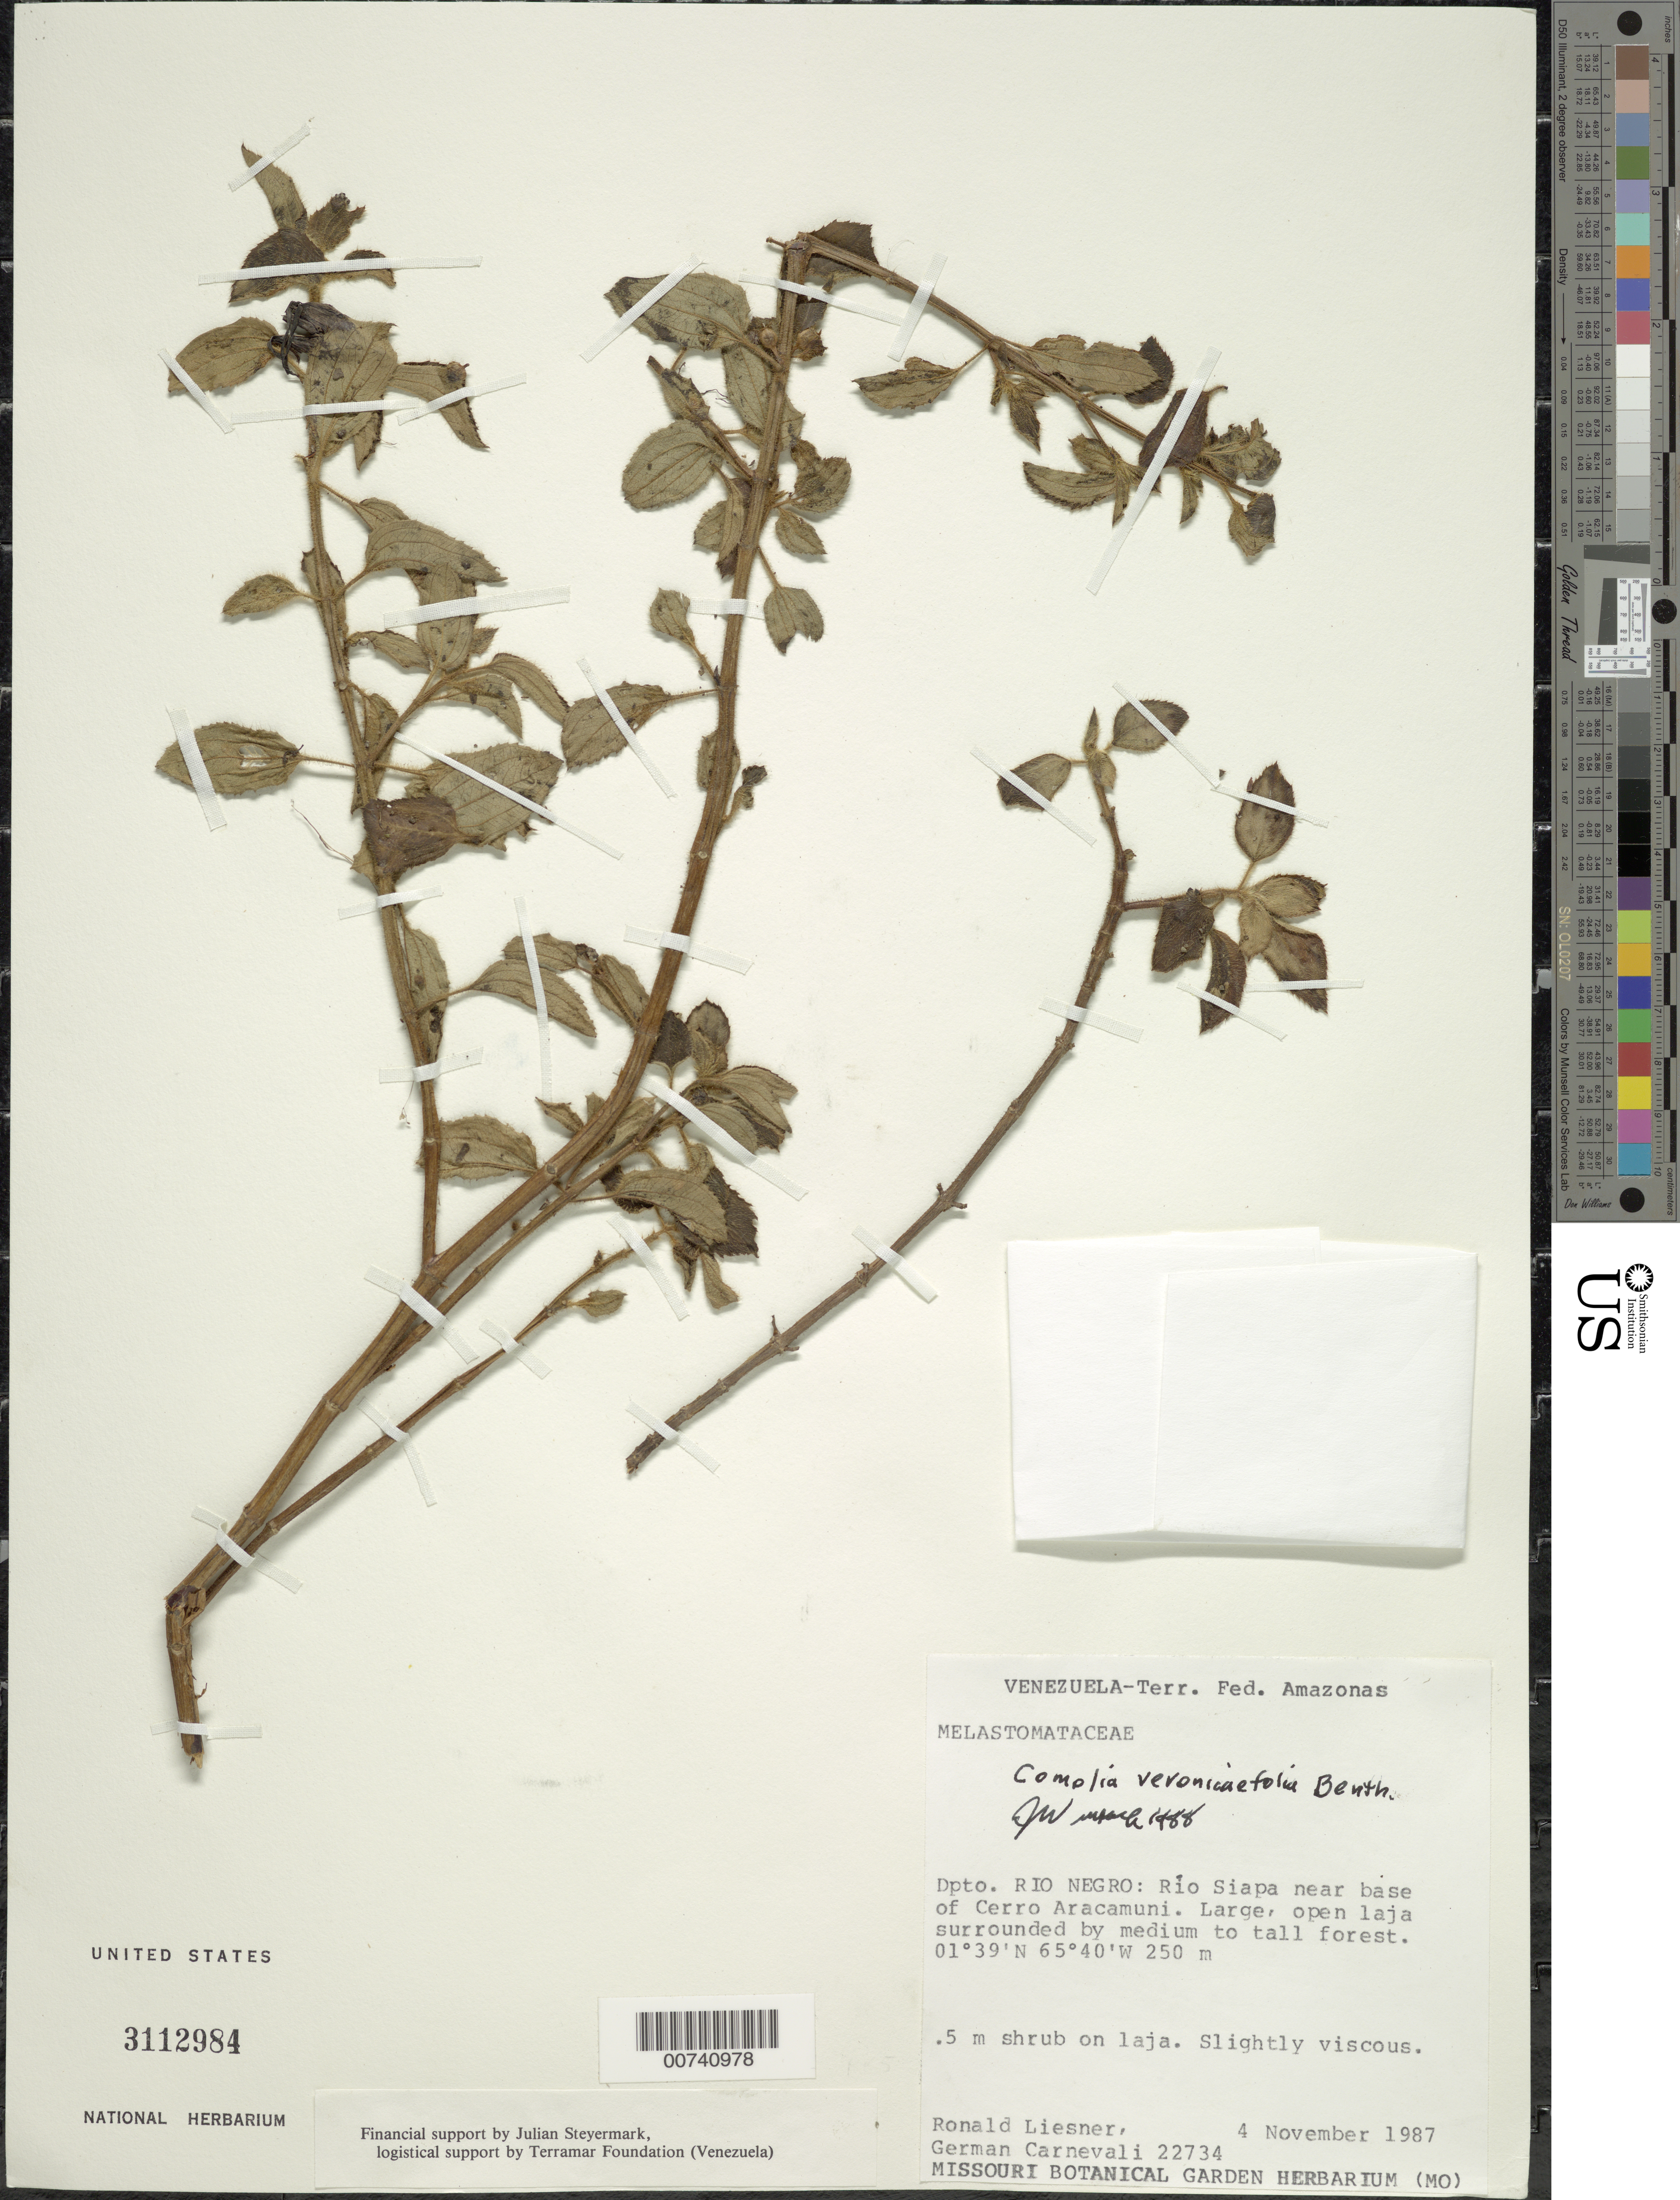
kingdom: Plantae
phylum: Tracheophyta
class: Magnoliopsida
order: Myrtales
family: Melastomataceae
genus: Comolia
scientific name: Comolia villosa var. glabrior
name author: Cogn.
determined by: Nunes da Silva, Diego, (RB), Jardim Botanico do Rio de Janeiro - Herbario (BRAZIL)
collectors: R. L. Liesner & G. Carnevali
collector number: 22734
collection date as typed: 4-Nov-87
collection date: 1987-11-04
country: Venezuela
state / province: Amazonas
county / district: Río Negro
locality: Río Siapa, near base of Cerro Aracamuni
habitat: Large open laja surrounded by medium to tall forest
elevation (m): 250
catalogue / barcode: US 3112984